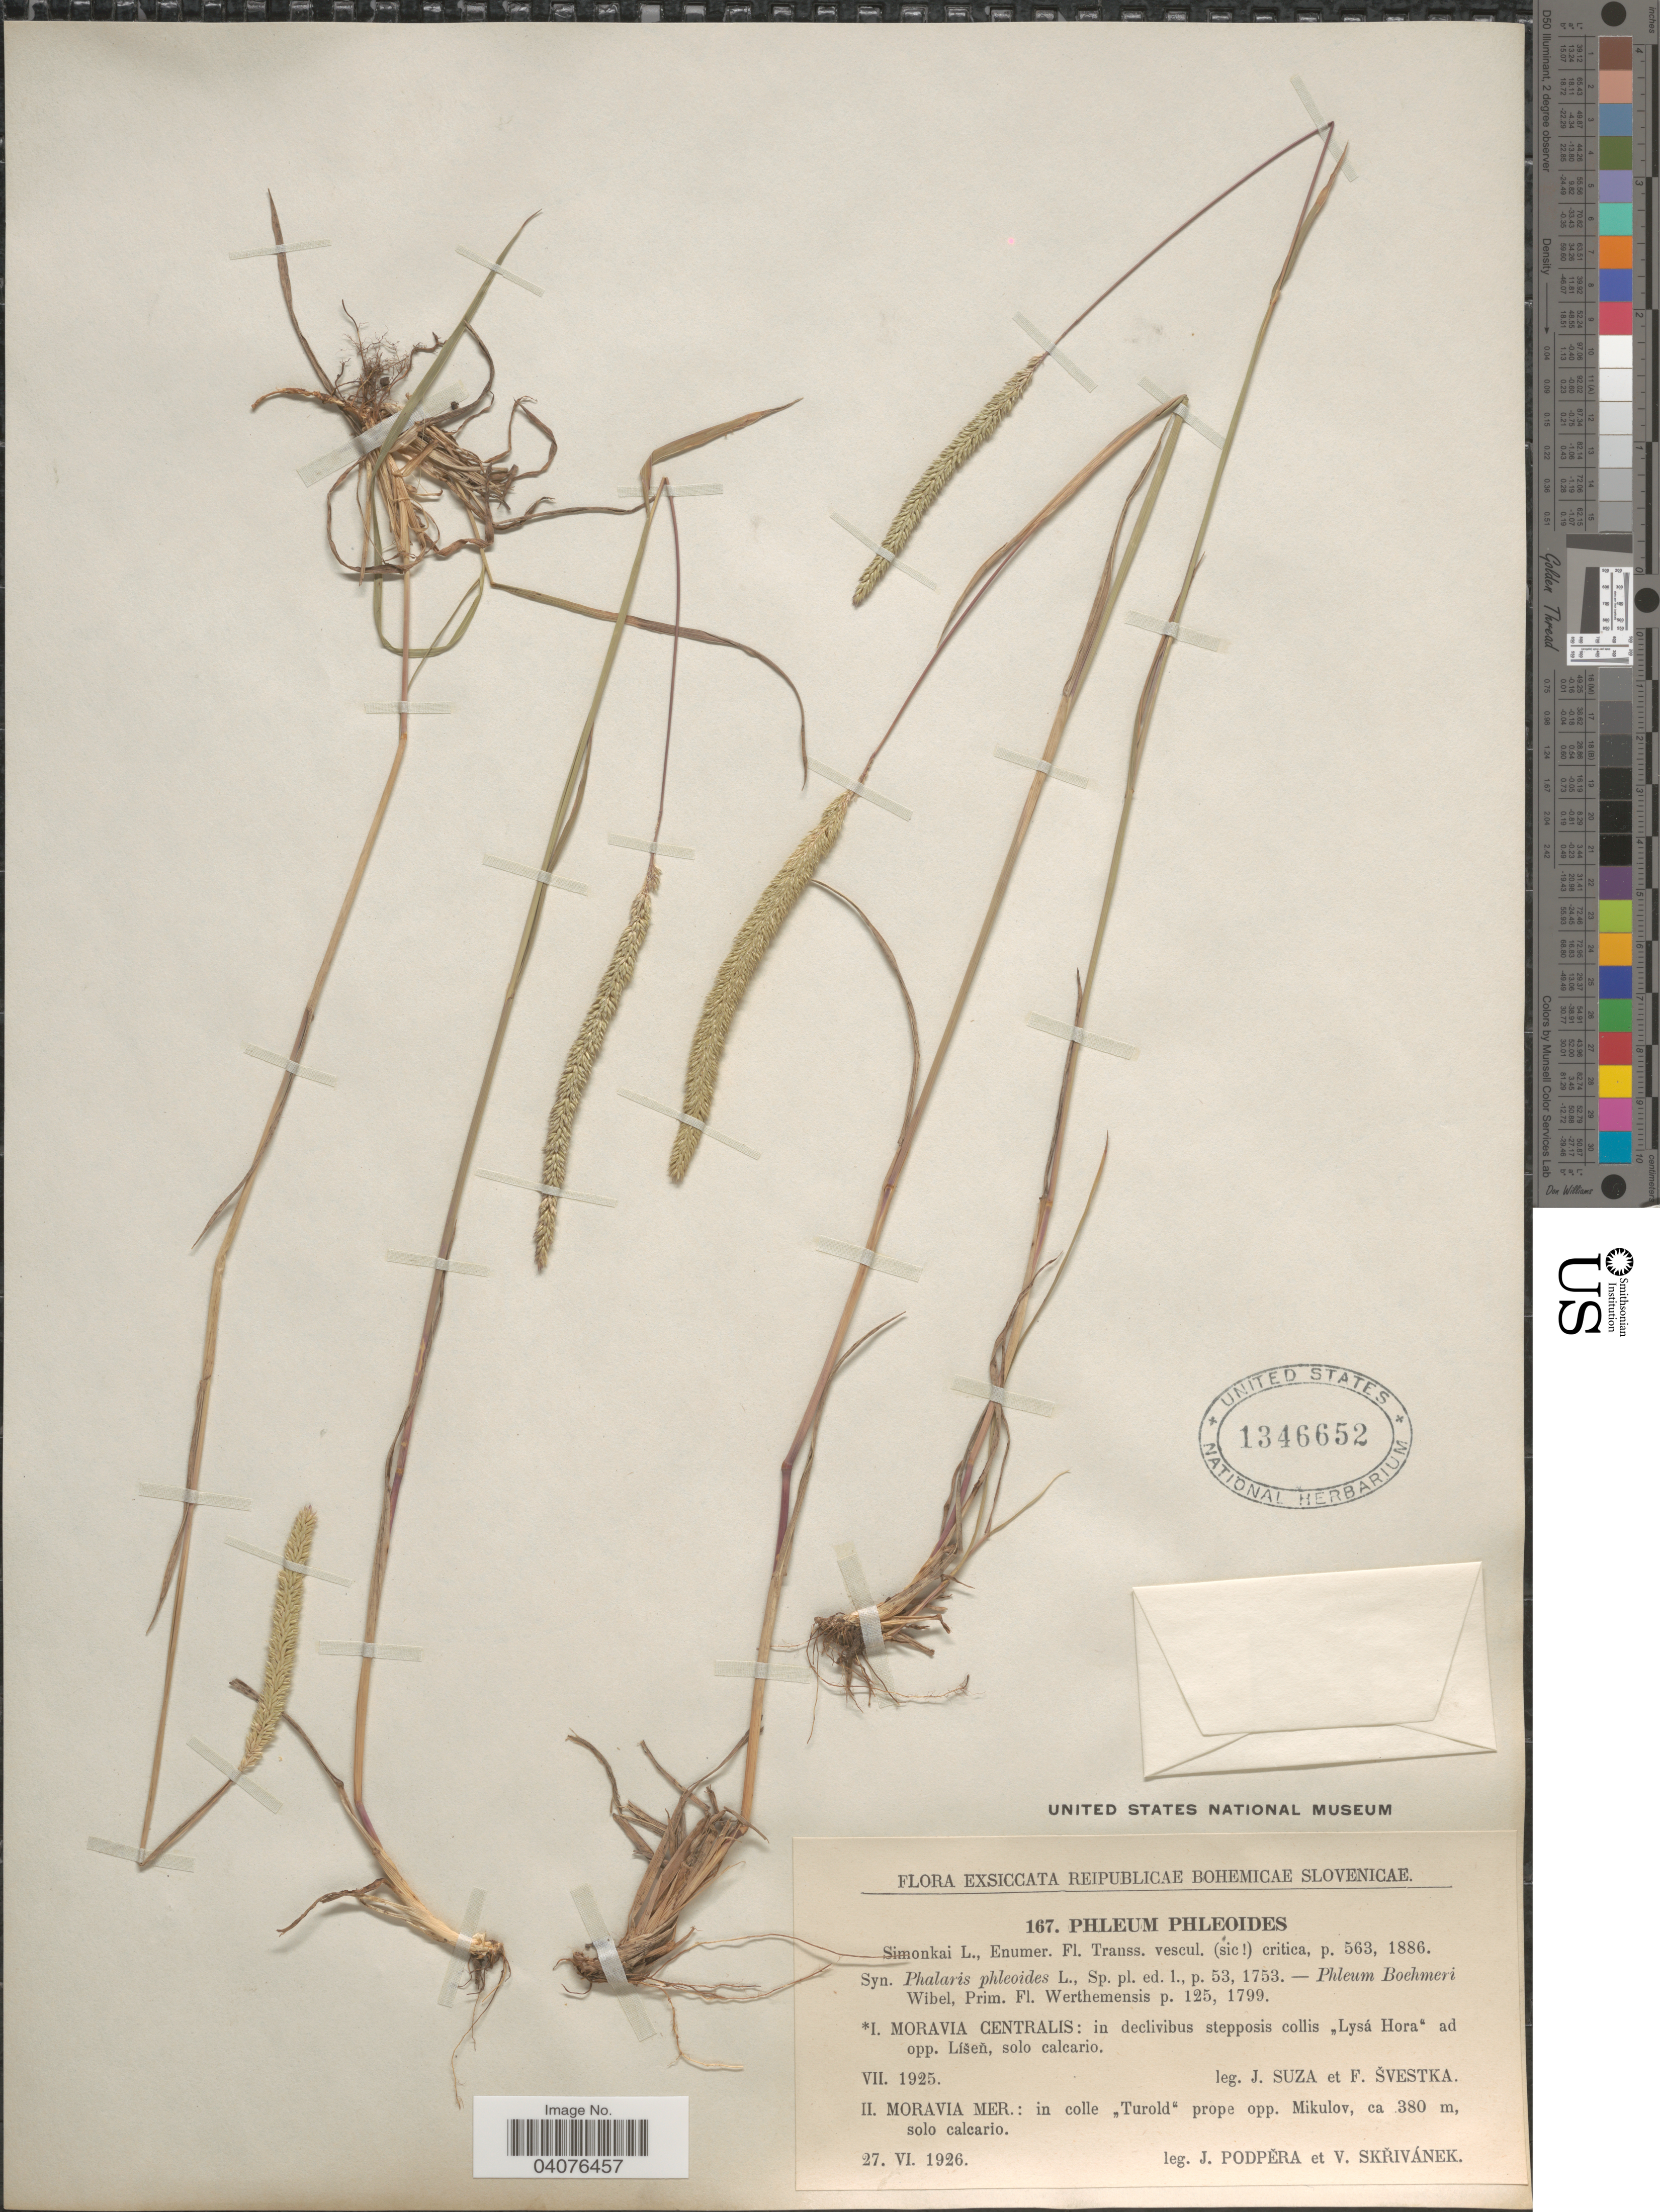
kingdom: Plantae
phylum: Tracheophyta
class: Liliopsida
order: Poales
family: Poaceae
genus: Phleum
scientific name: Phleum phleoides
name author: (L.) H. Karst.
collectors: J. Suza & F. Svestka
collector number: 167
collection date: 1925-07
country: Czechia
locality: Reipublicae Bohemicae Slovenicae. Moravia Centralis: in declivibus stepposis collis "Lysá Hora" ad opp. Líšeň, solo calcario.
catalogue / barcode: US 1346652